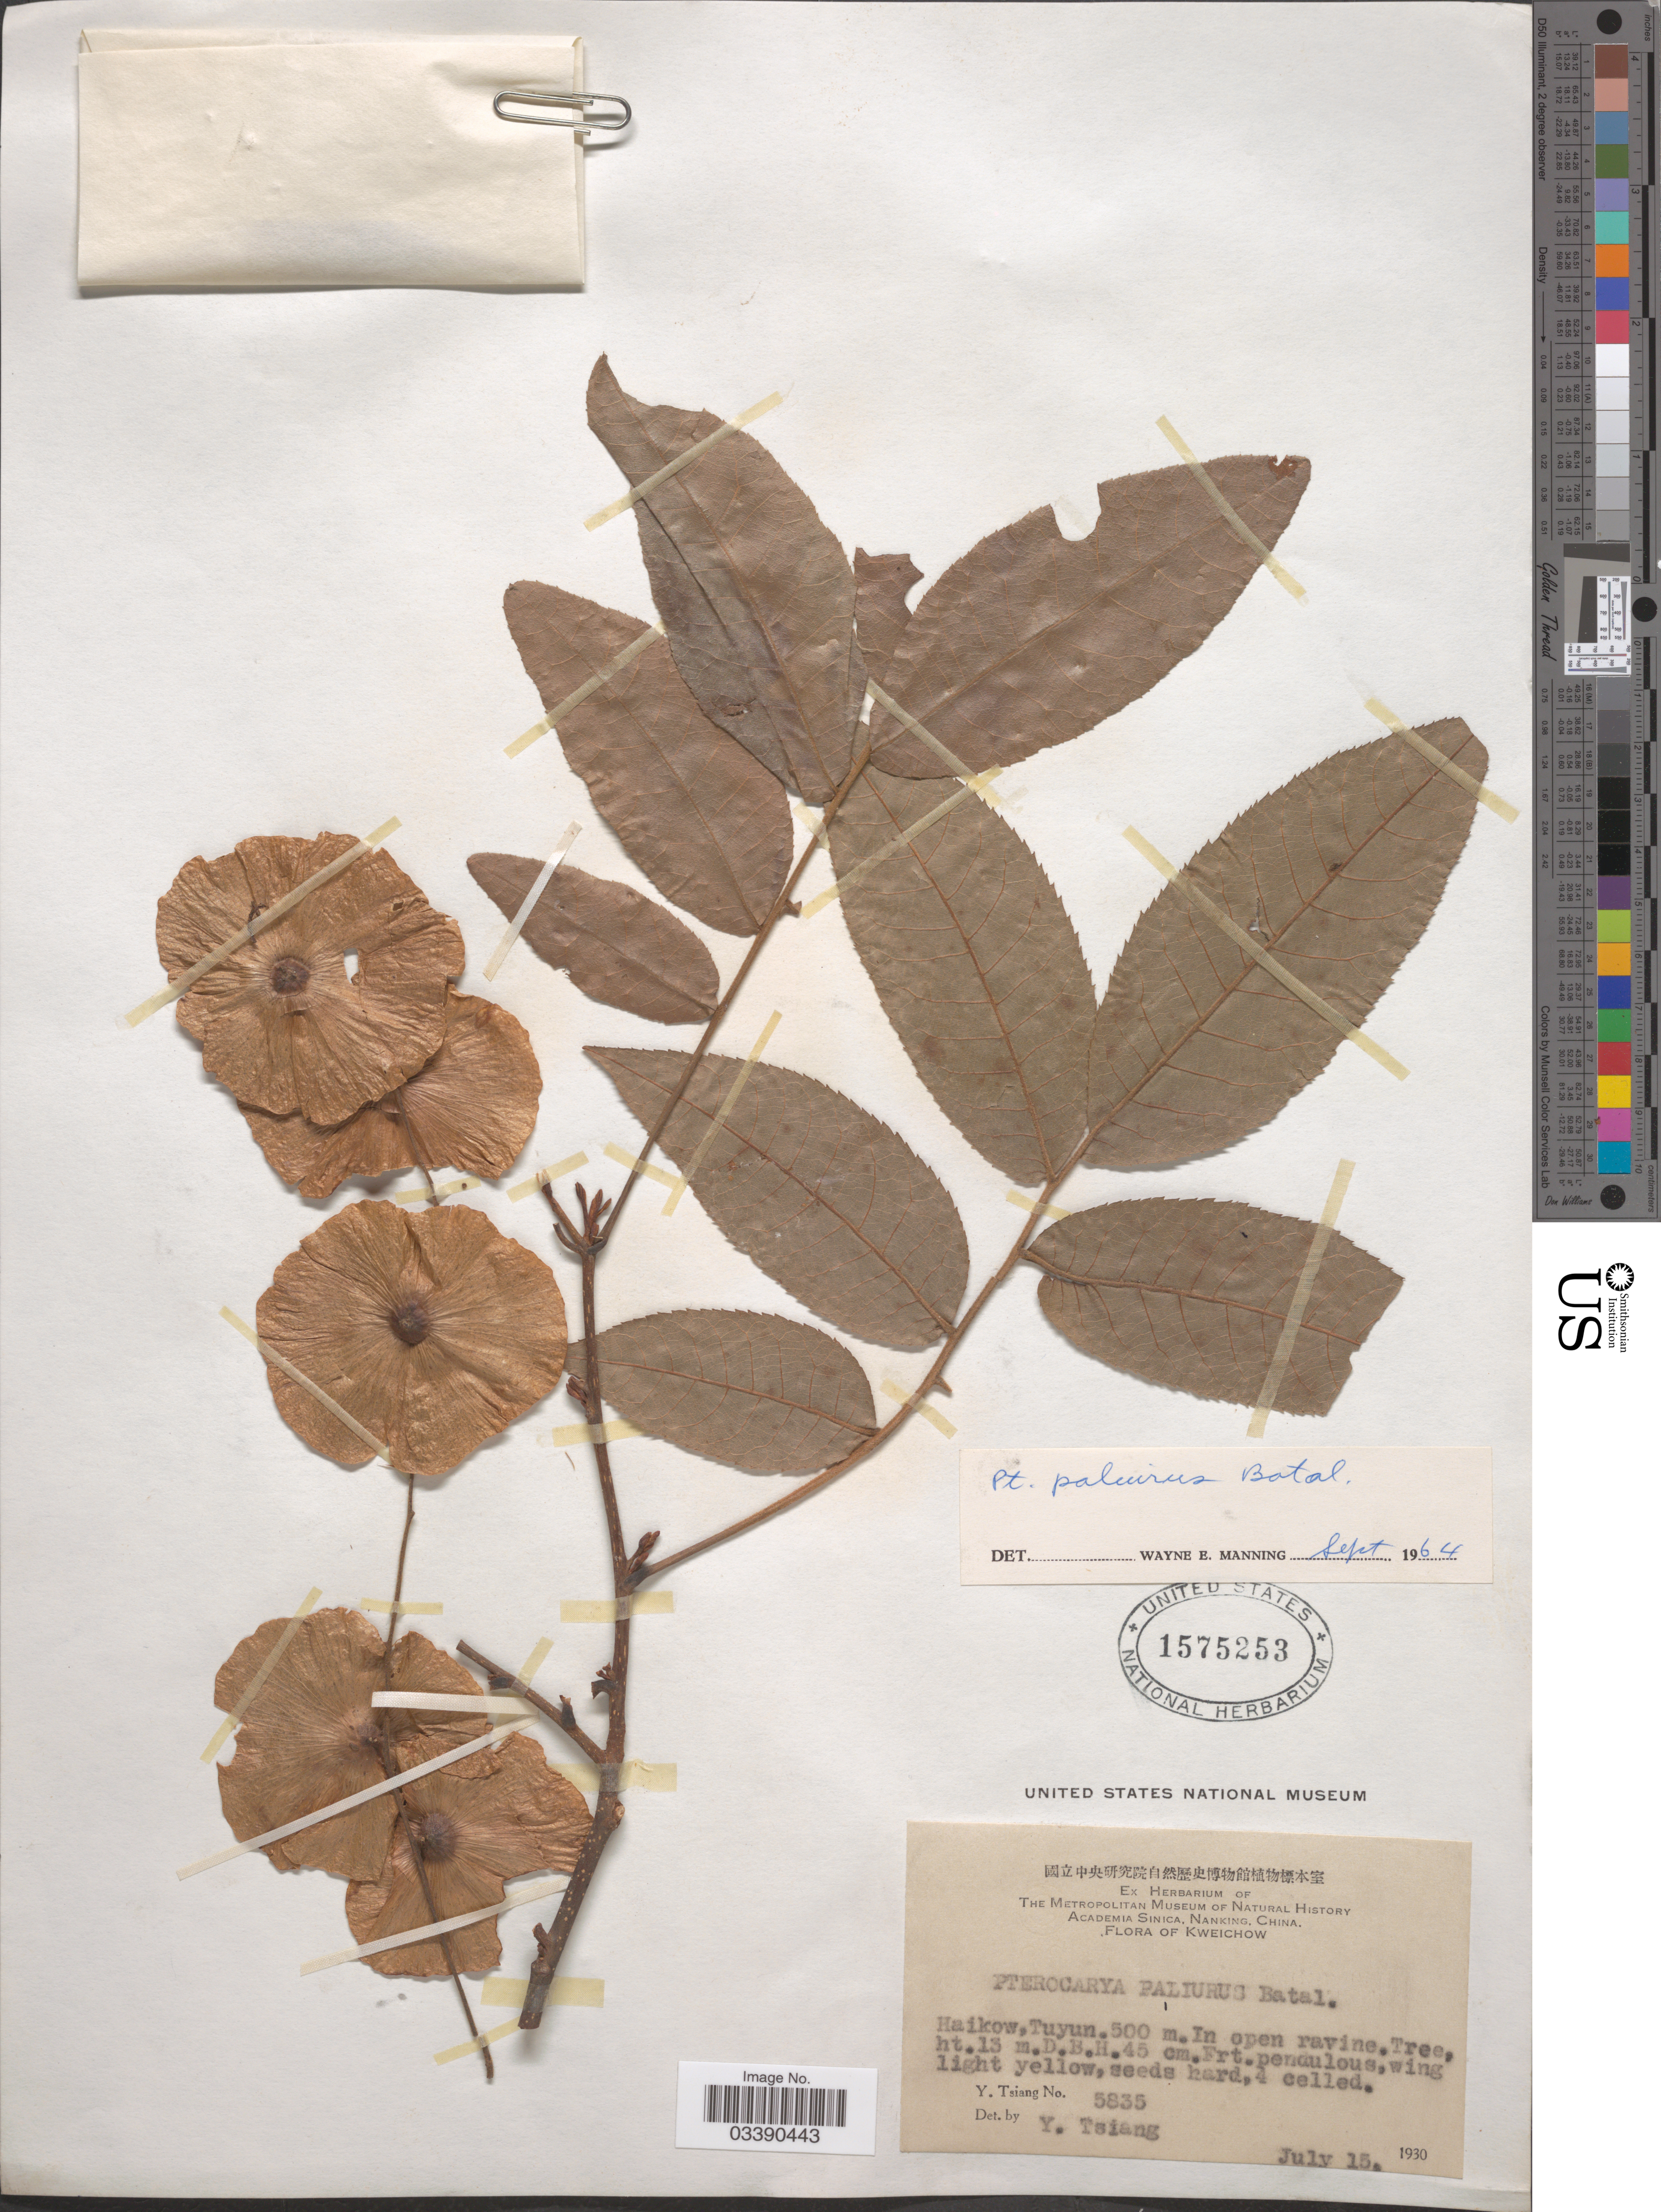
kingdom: Plantae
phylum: Tracheophyta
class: Magnoliopsida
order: Fagales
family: Juglandaceae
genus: Cyclocarya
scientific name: Cyclocarya paliurus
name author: (Batalin) Iljinsk.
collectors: Y. Tsiang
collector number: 5835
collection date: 1930-07-15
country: China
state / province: Guizhou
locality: Kweichow. Haikow, Tuyun.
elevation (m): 500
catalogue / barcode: US 1575253